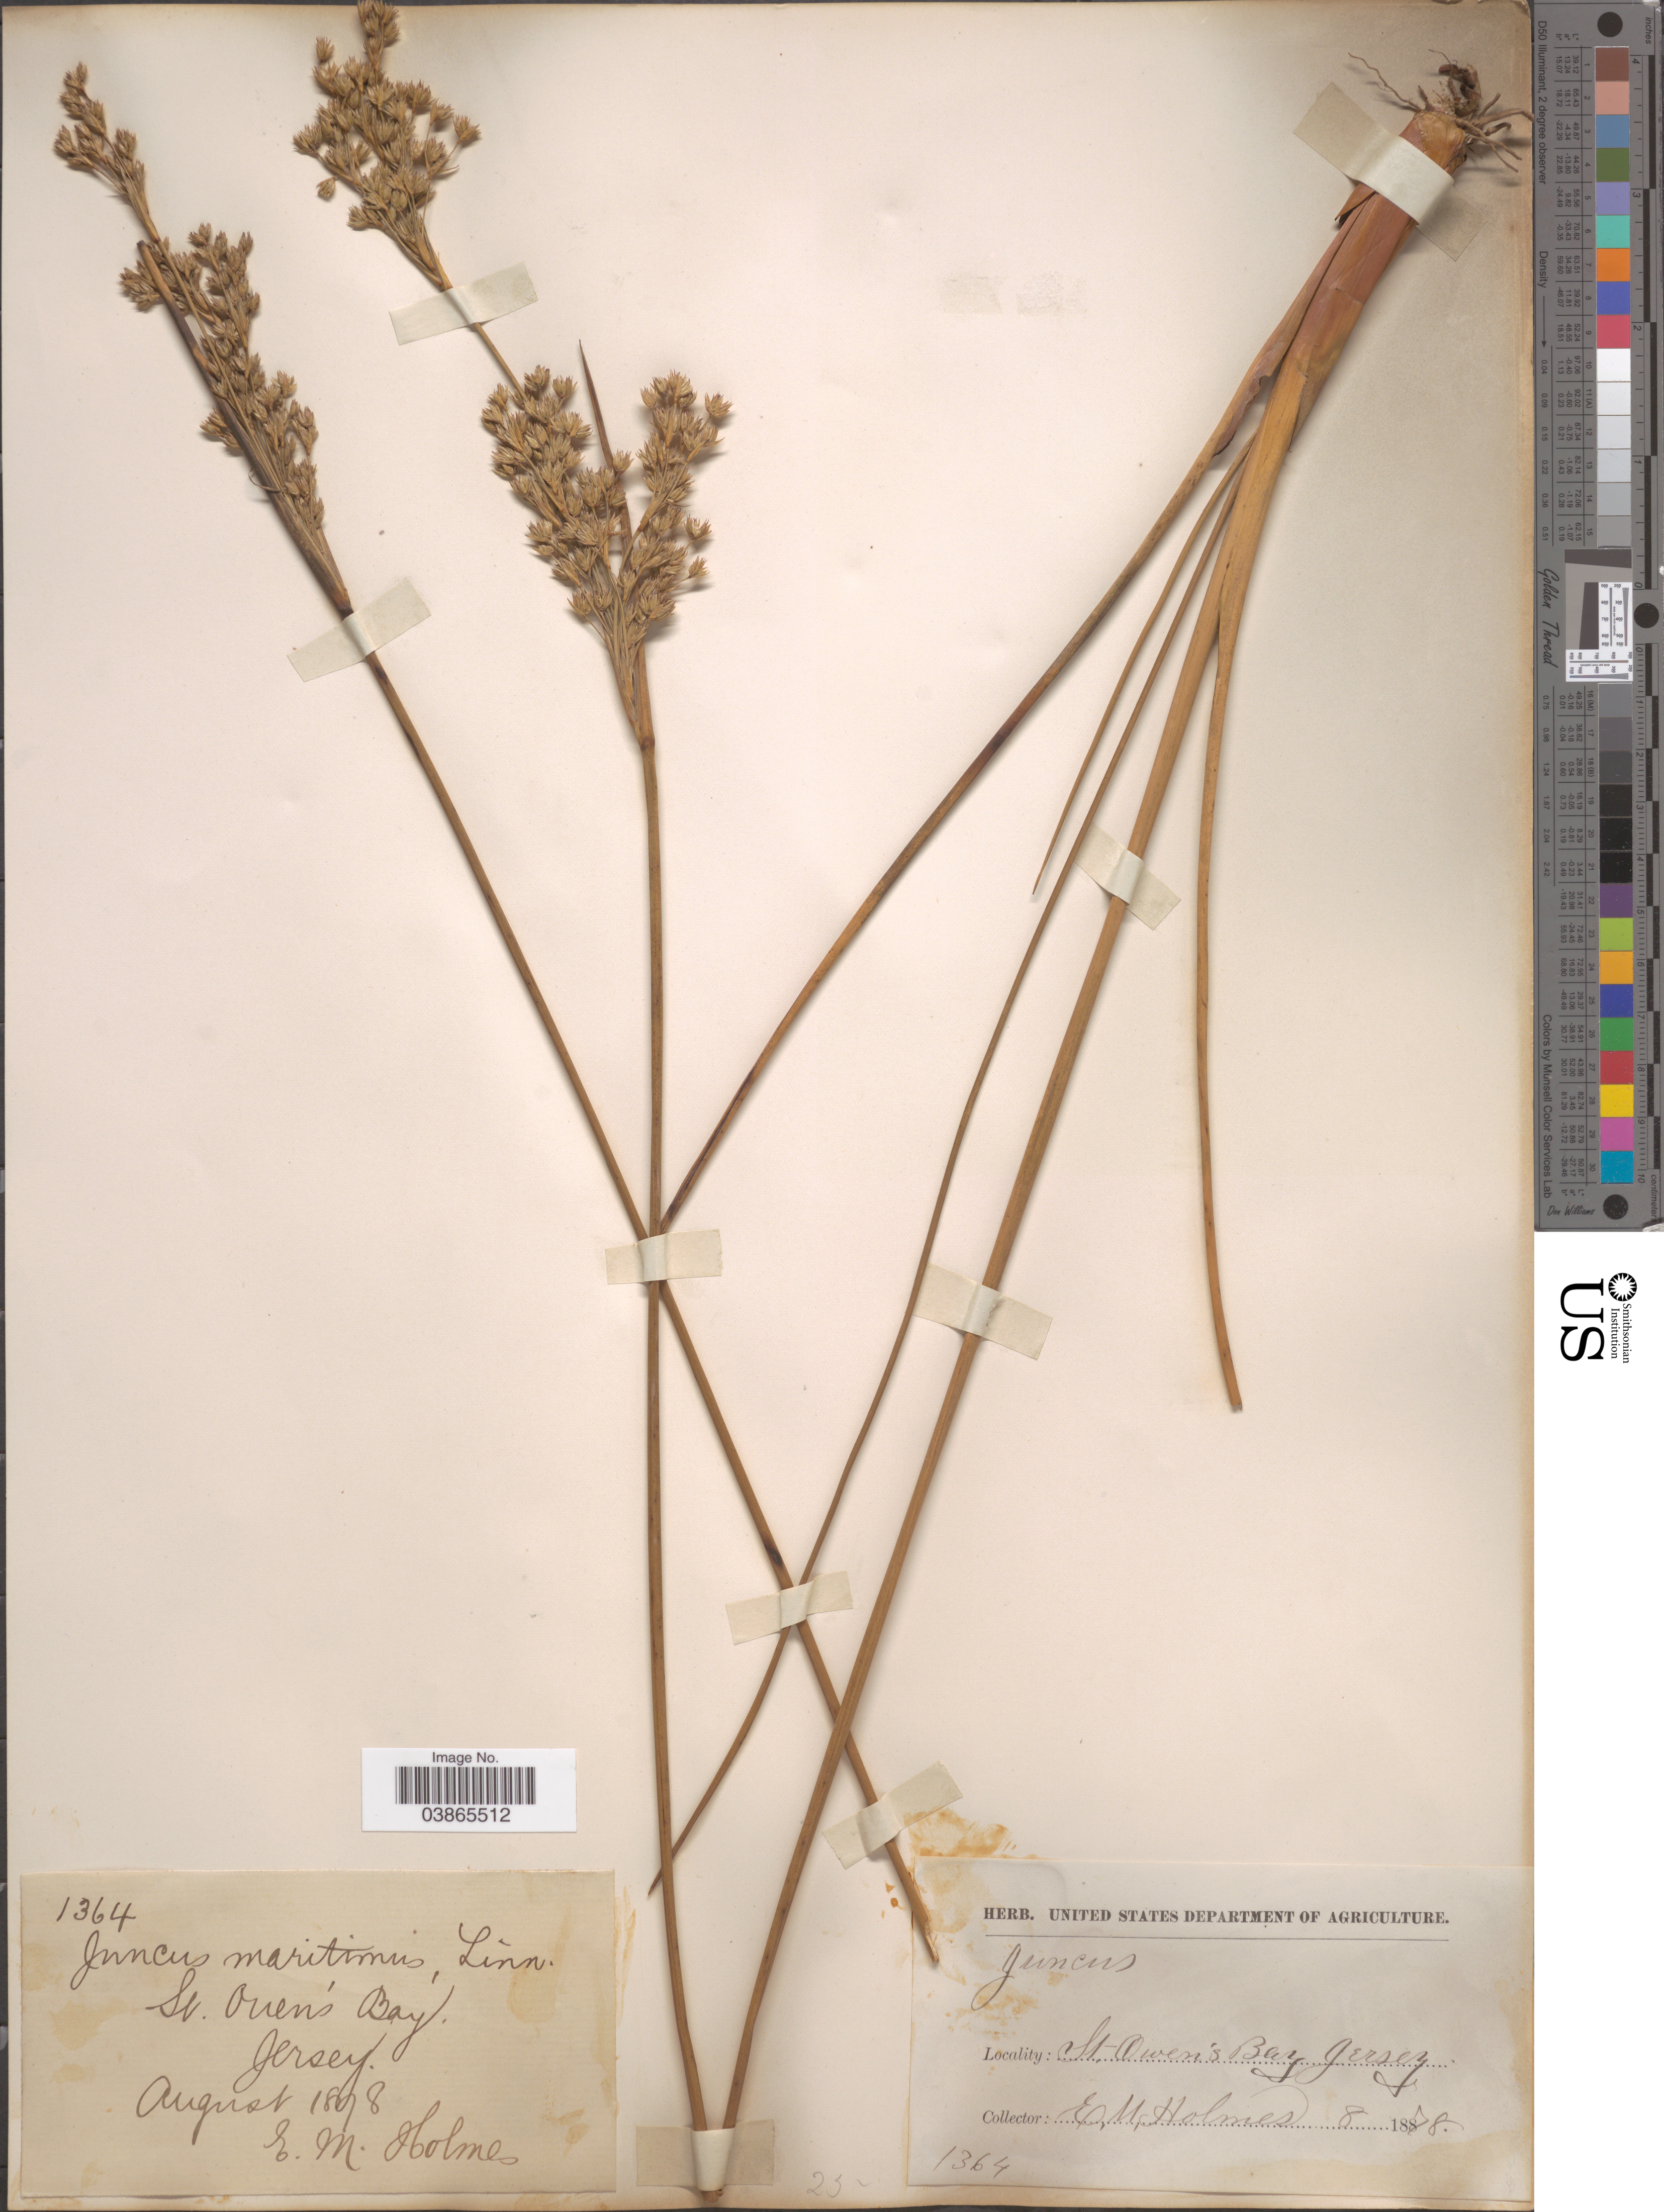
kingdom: Plantae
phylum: Tracheophyta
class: Liliopsida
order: Poales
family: Juncaceae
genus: Juncus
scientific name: Juncus maritimus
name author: Lam.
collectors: E. M. Holmes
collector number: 1364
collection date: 1898-08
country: United Kingdom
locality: St. Owen's Bay. Jersey.